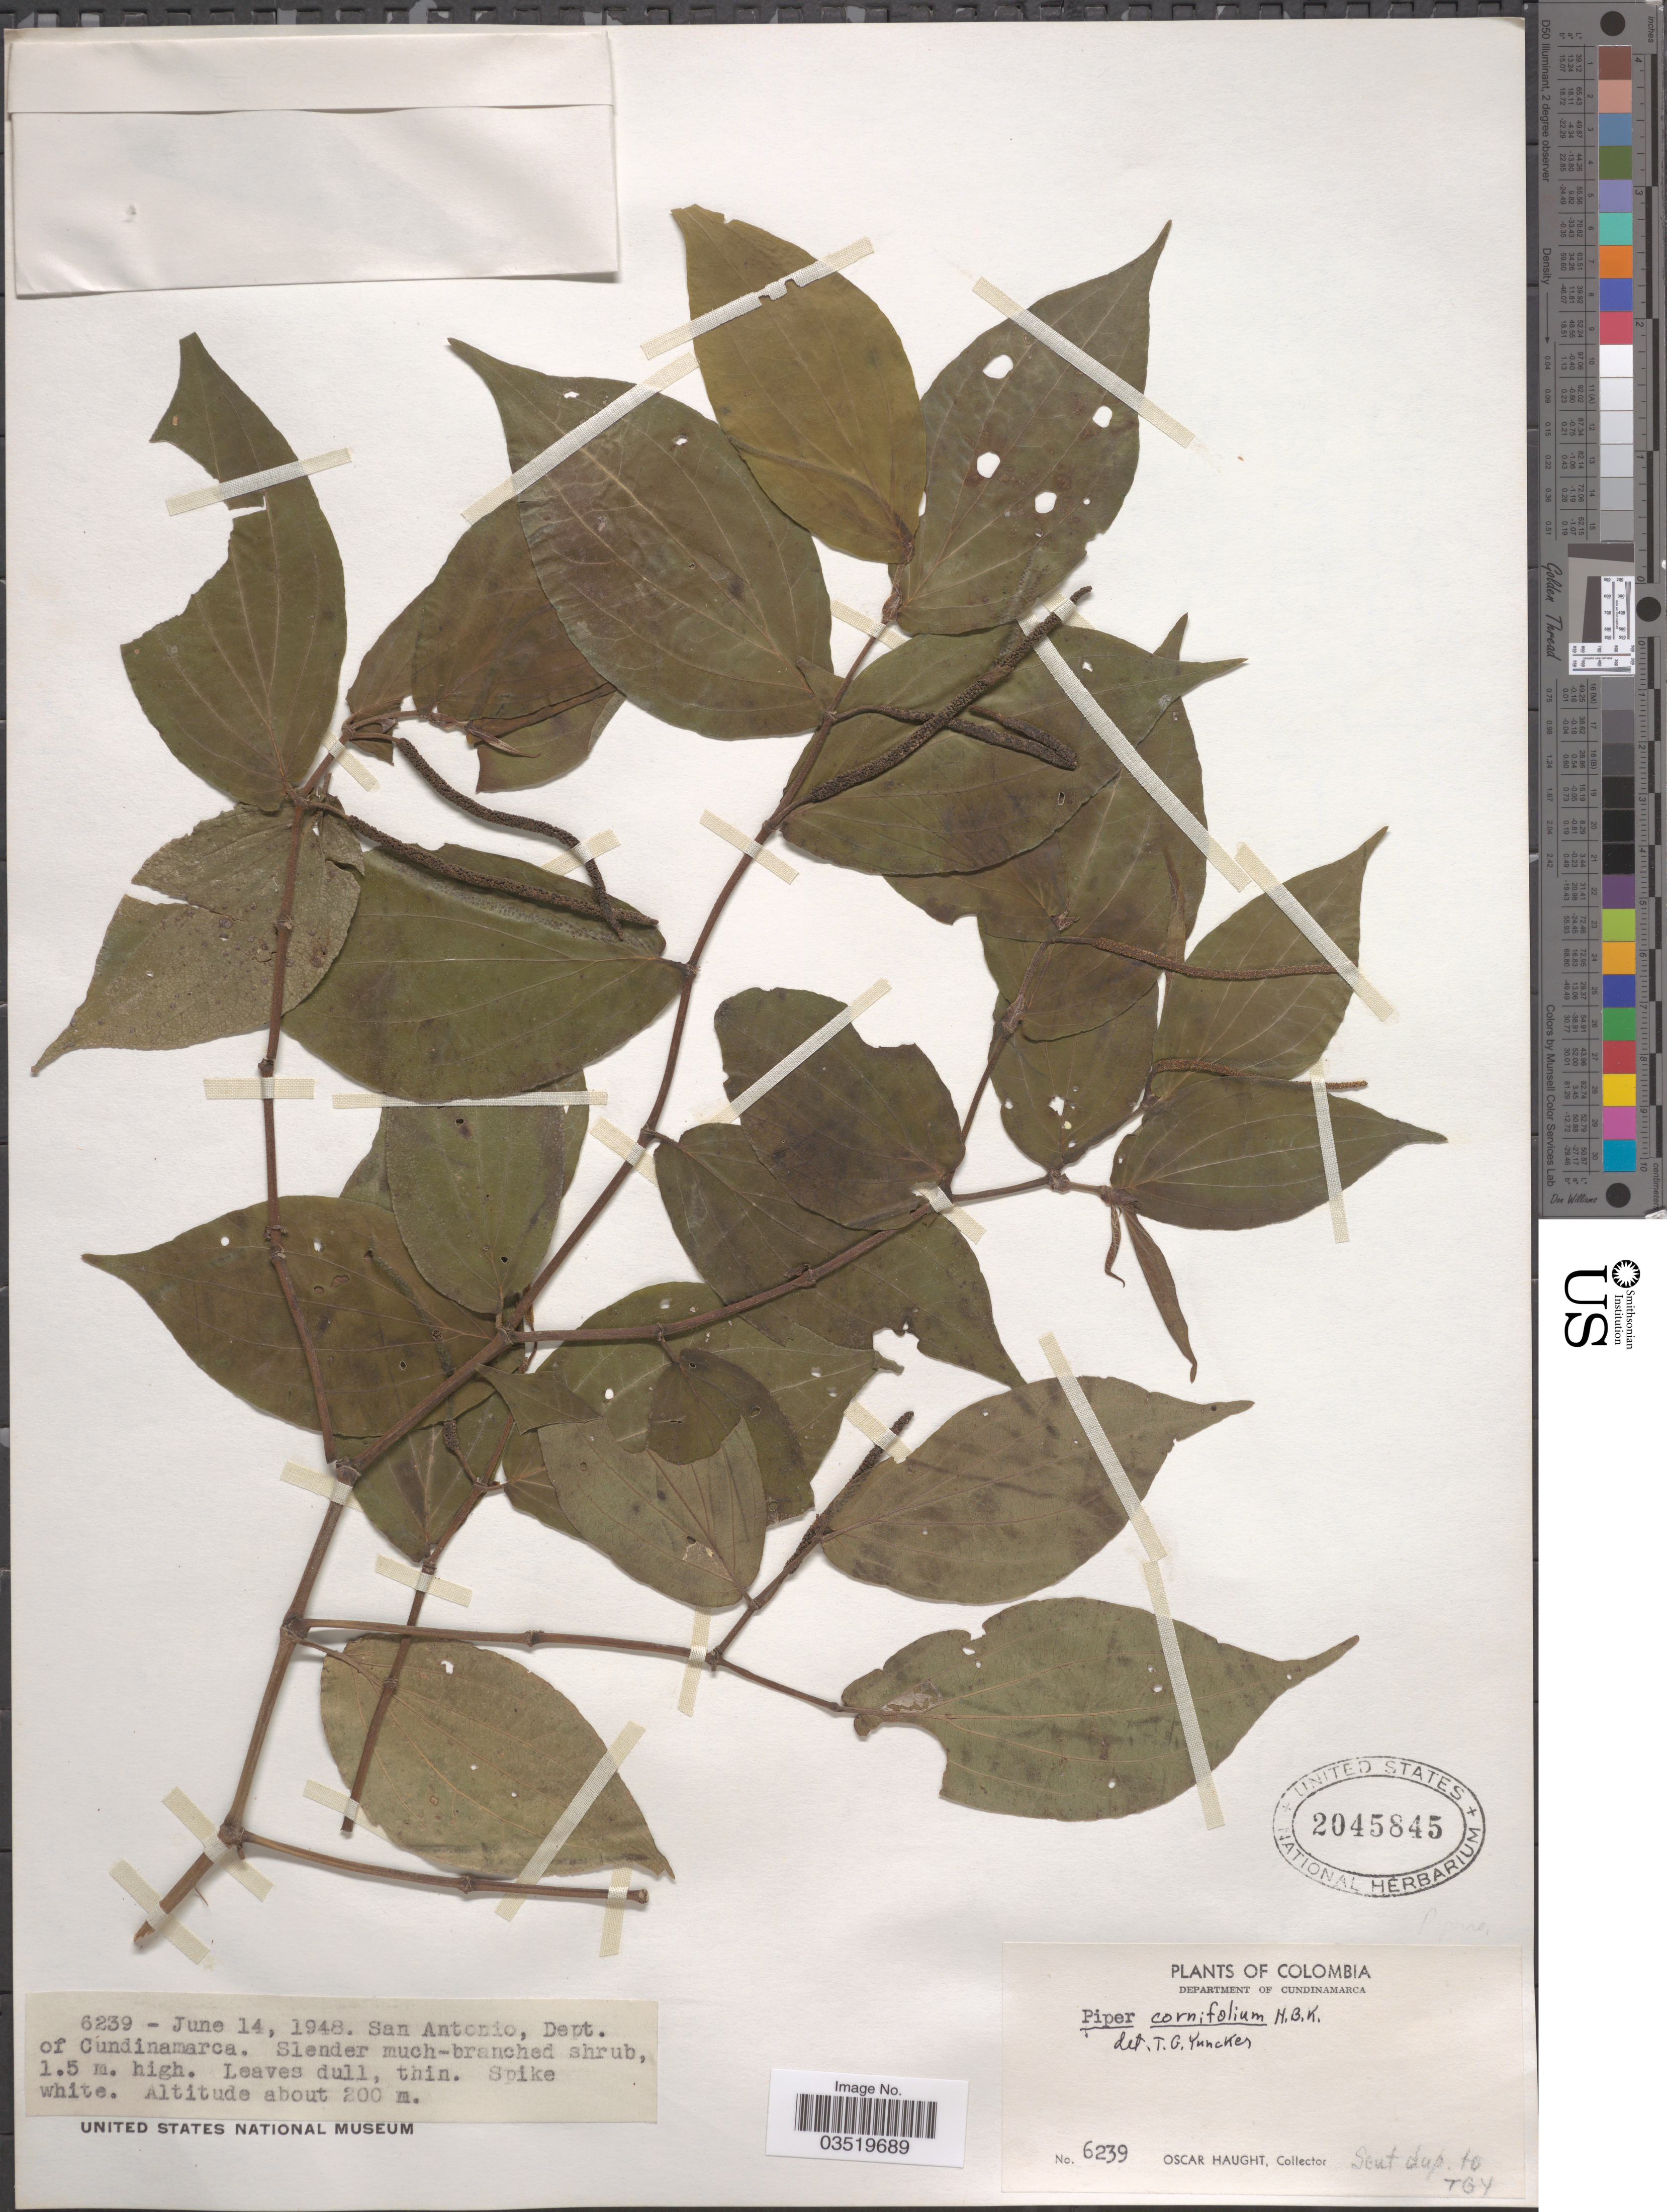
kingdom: Plantae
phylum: Tracheophyta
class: Magnoliopsida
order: Piperales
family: Piperaceae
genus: Piper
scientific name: Piper cornifolium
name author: Kunth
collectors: O. L. Haught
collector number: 6239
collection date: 1948-06-14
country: Colombia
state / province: Cundinamarca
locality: Department of Cundinamarca. San Antonio, Dept. of Cundinamarca.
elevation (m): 200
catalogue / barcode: US 2045845